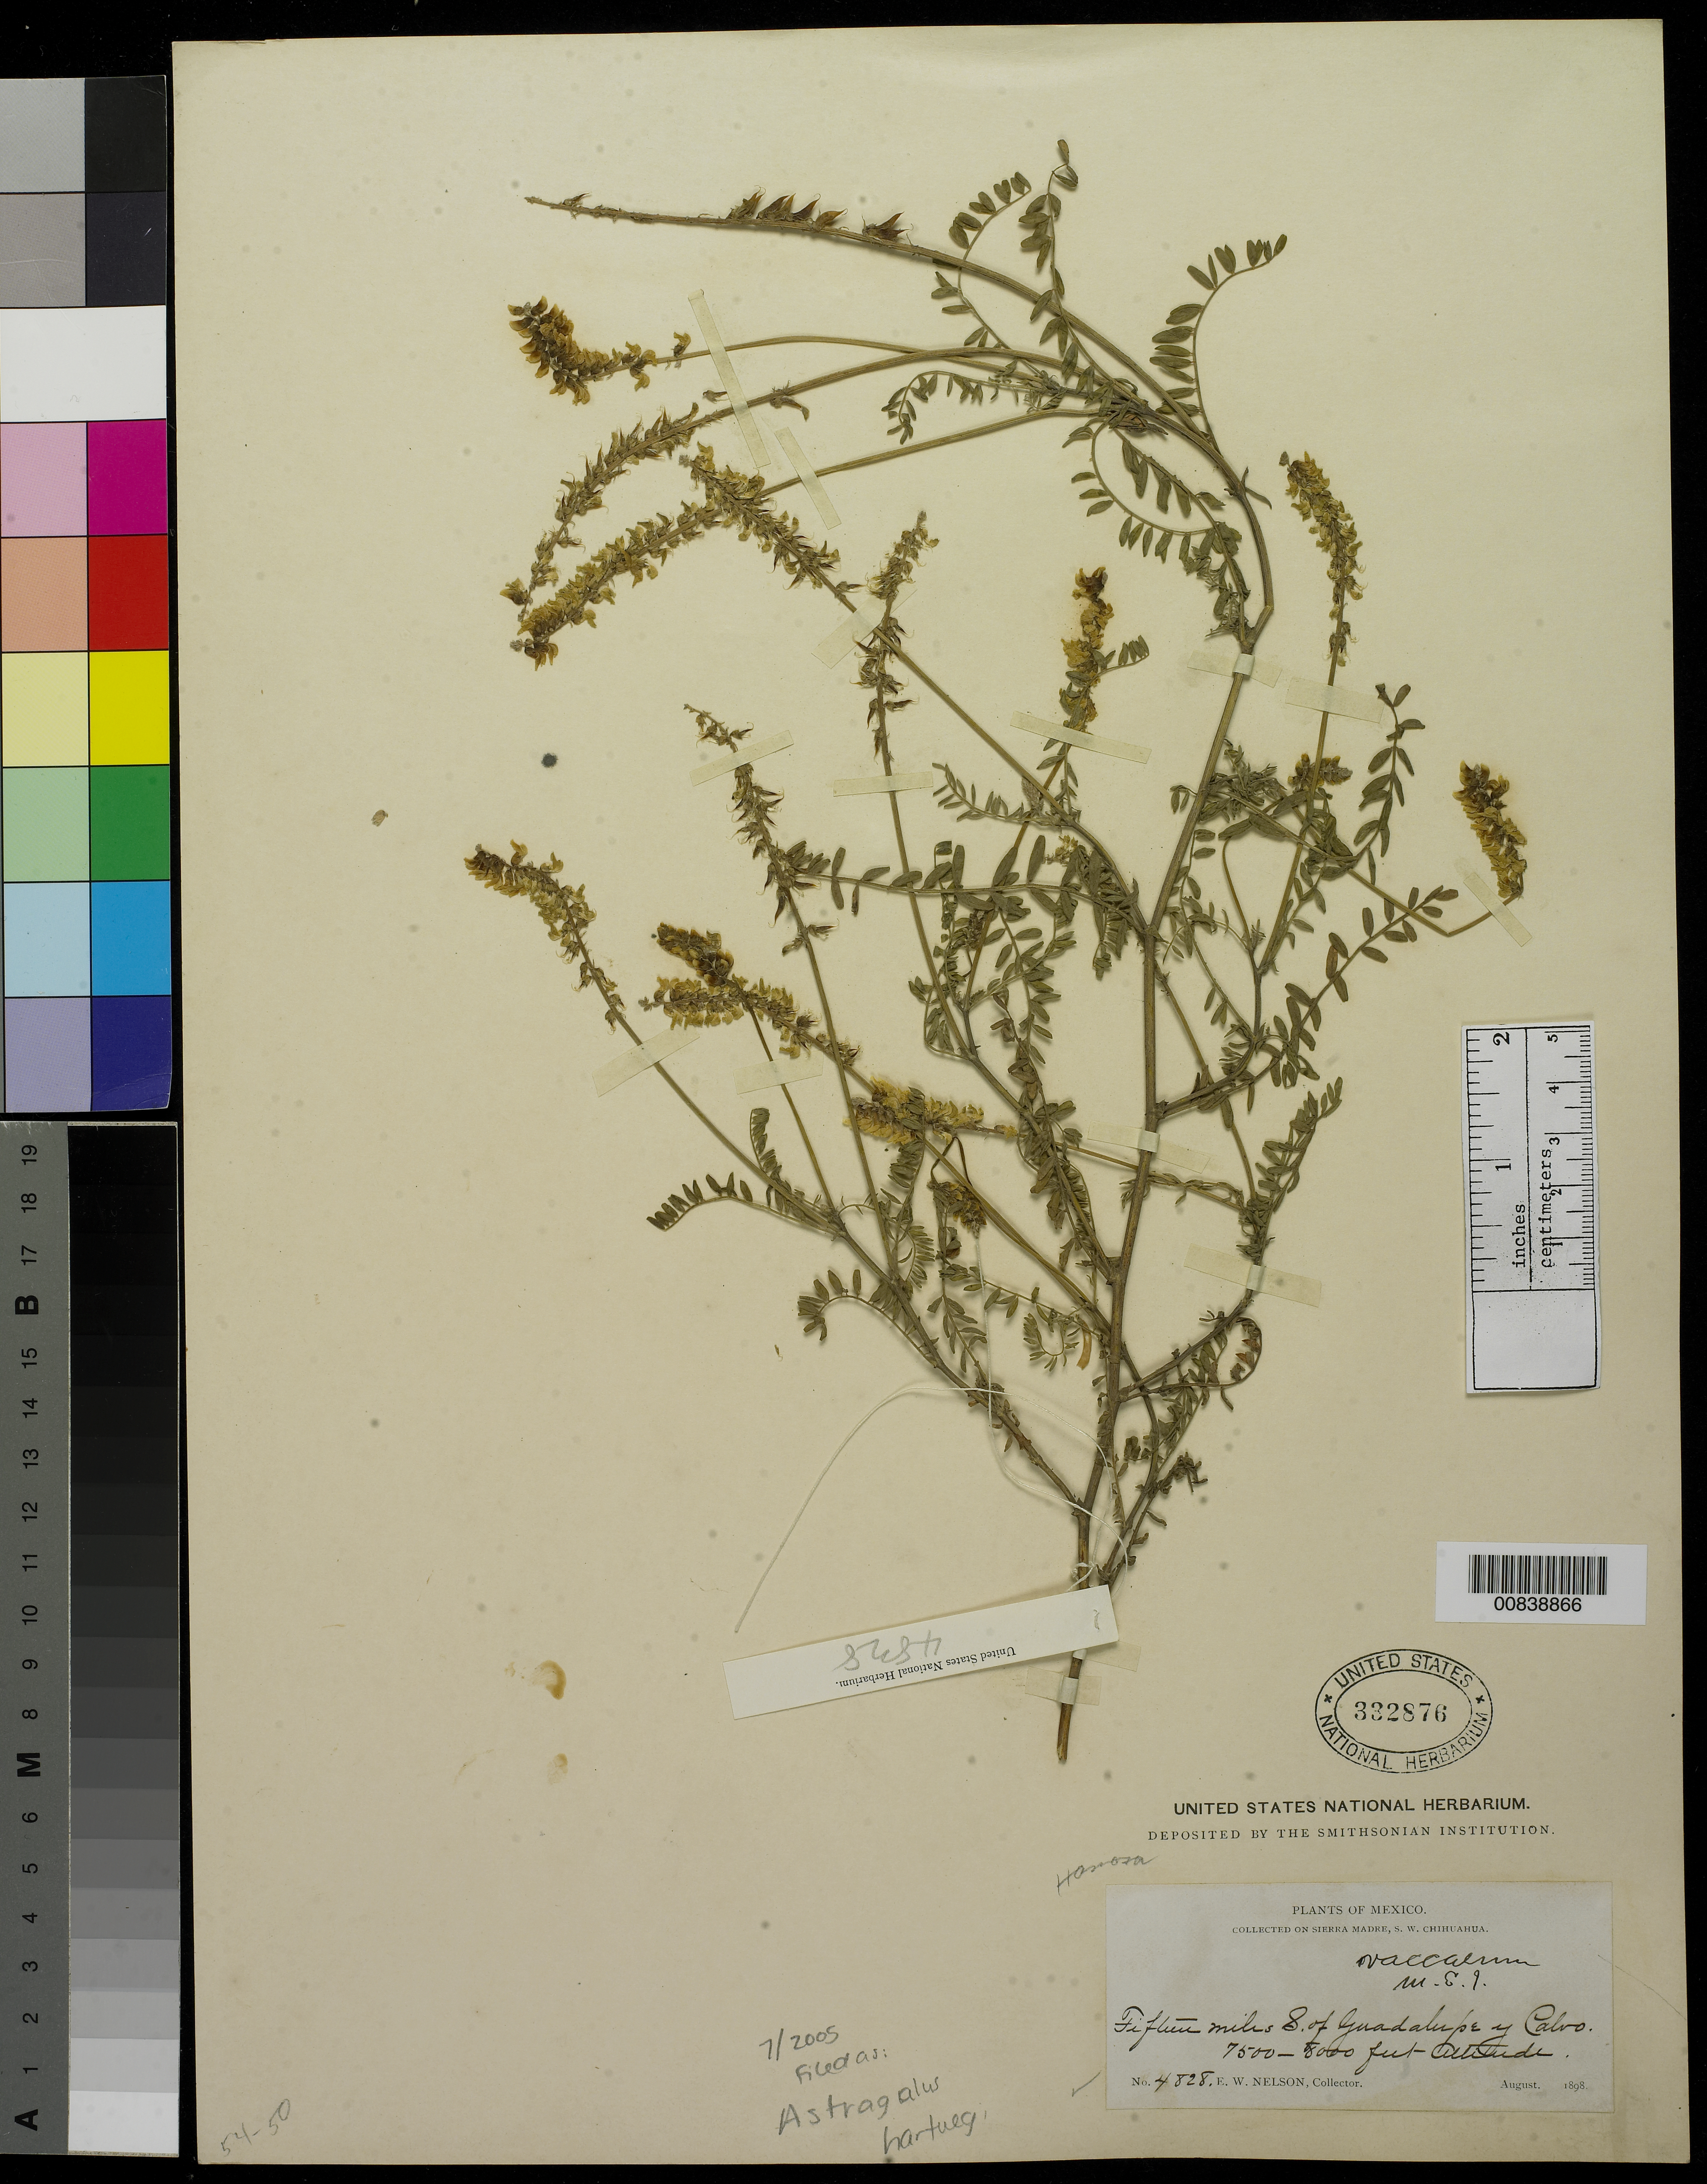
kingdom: Plantae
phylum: Tracheophyta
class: Magnoliopsida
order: Fabales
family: Fabaceae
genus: Astragalus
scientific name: Astragalus hartwegii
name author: Benth.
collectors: E. W. Nelson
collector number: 4828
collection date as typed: Aug 1898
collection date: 1898-08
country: Mexico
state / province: Chihuahua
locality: Fifteen miles S. of Guadalupe y Calvo. Sierra Madre, S.W. Chihuahua.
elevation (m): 2286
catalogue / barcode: US 332876